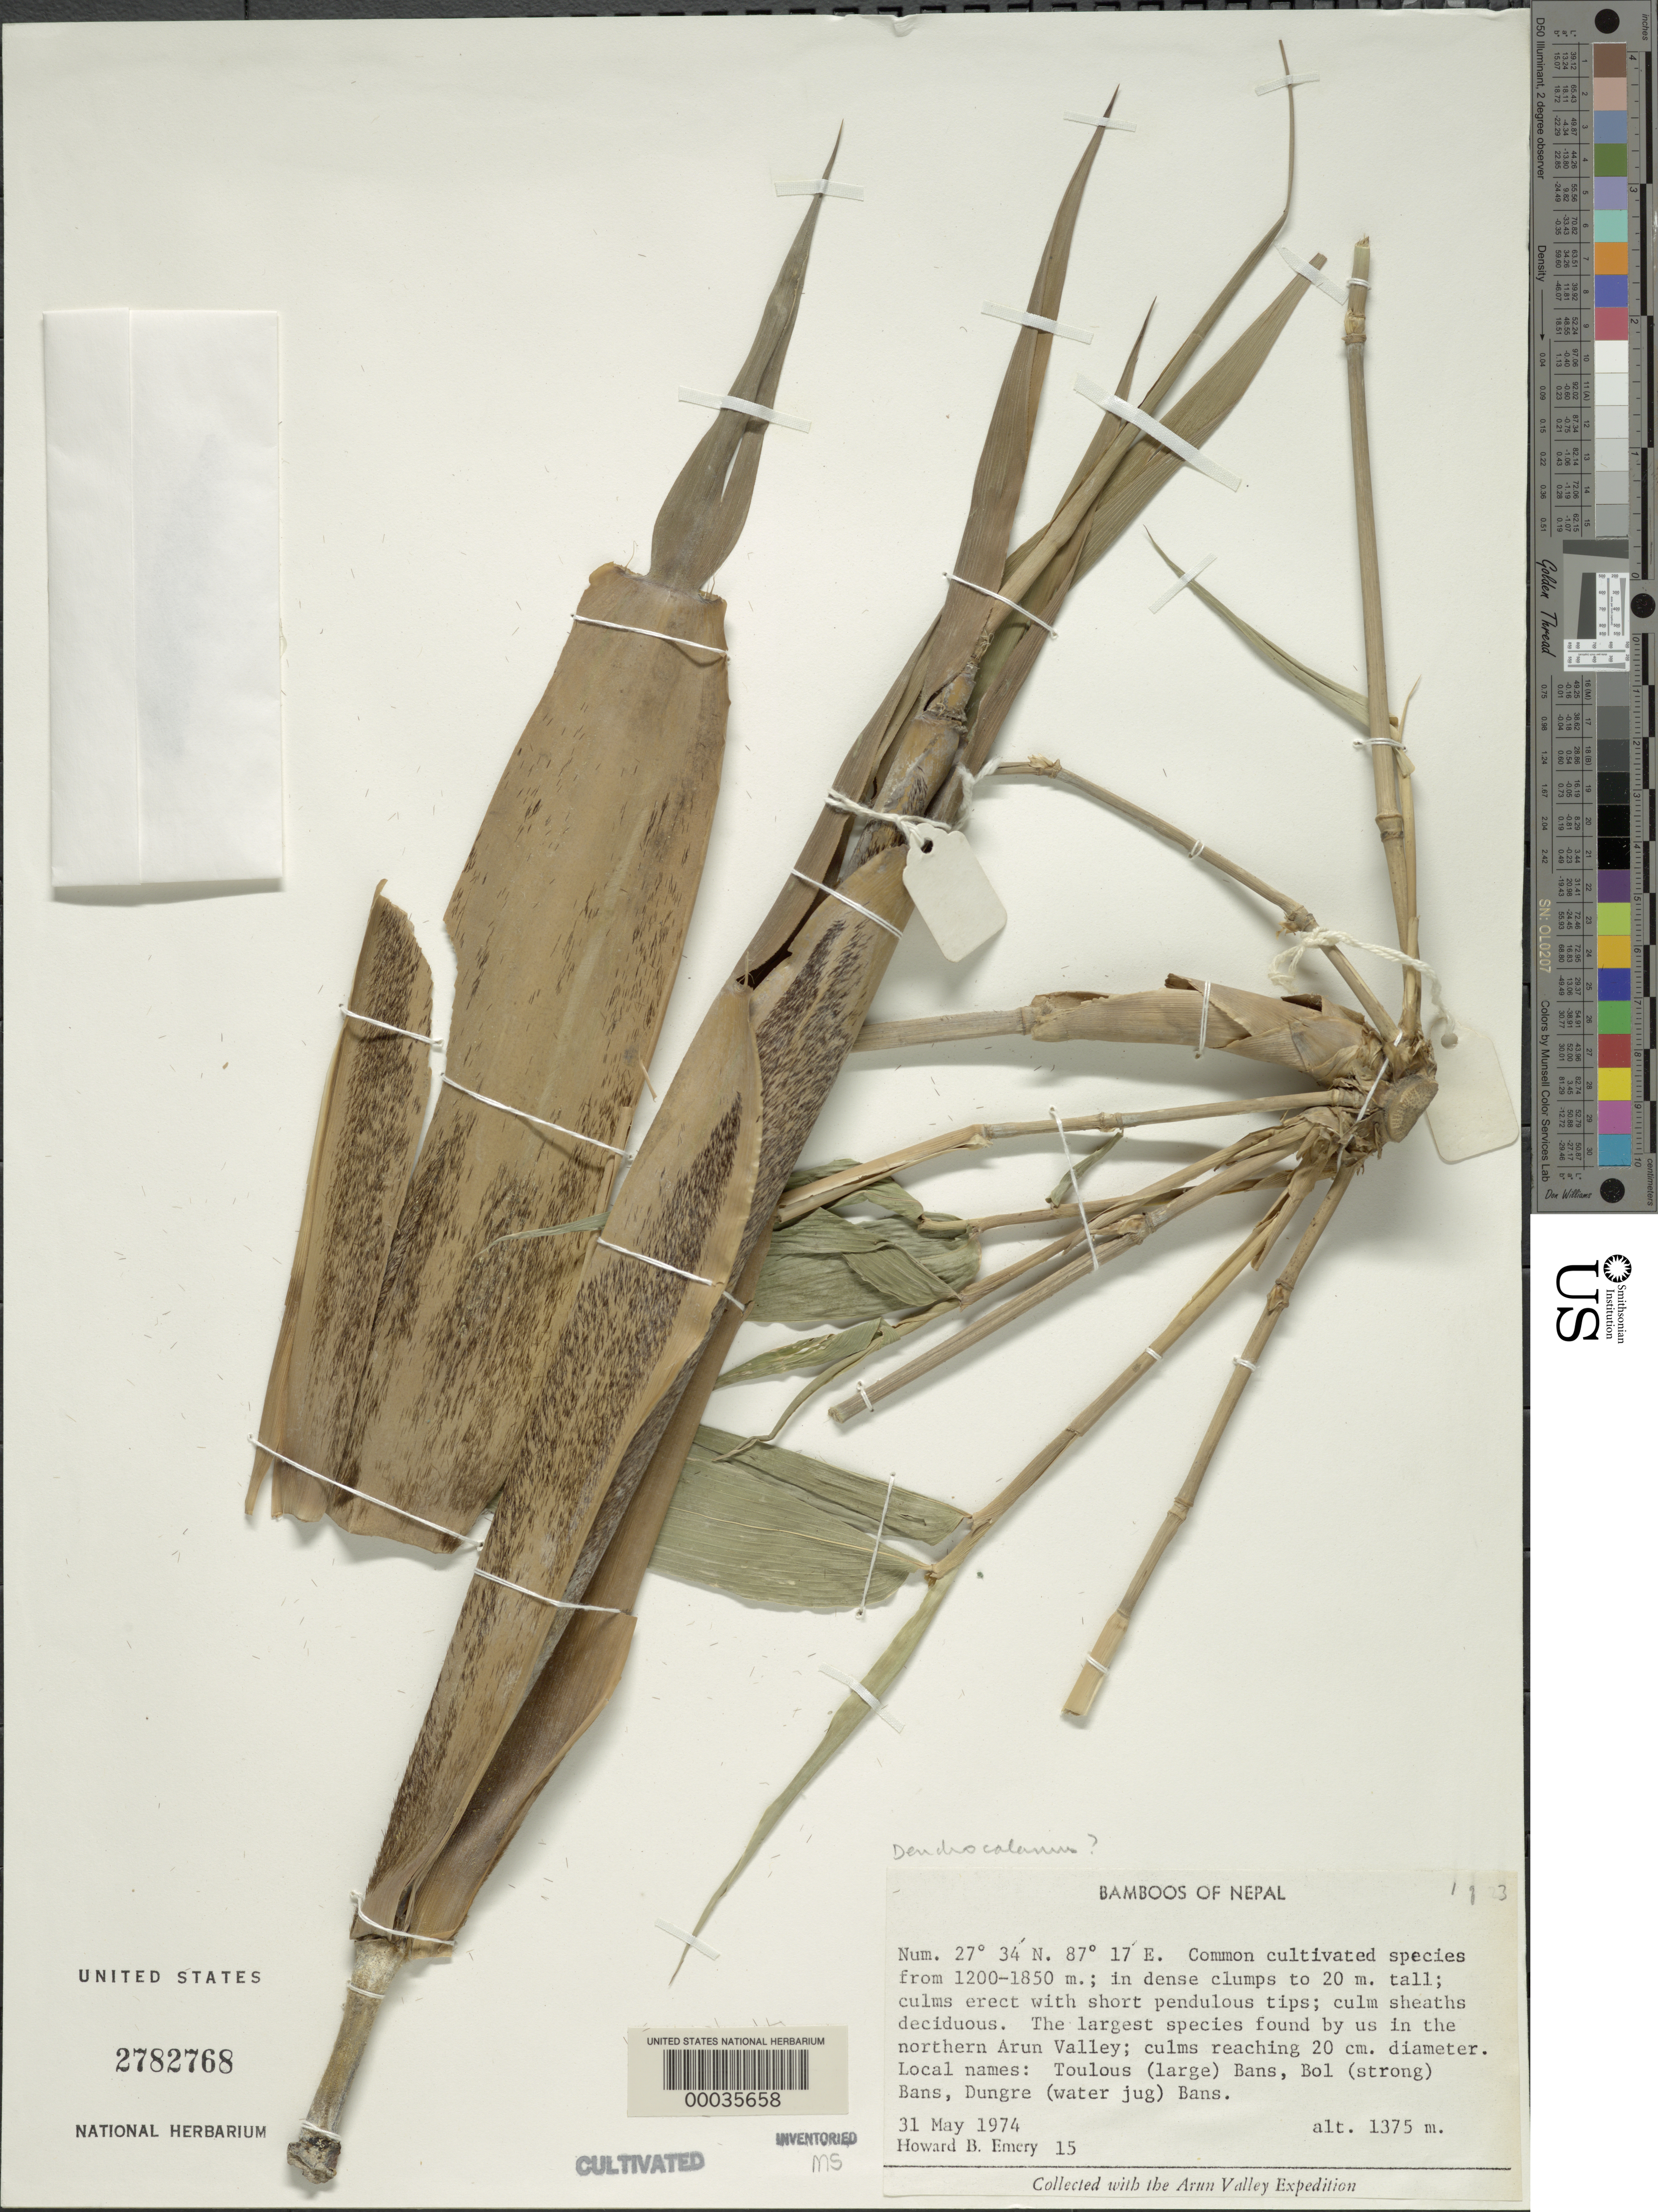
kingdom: Plantae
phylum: Tracheophyta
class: Liliopsida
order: Poales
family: Poaceae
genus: Dendrocalamus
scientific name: Dendrocalamus sp.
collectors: H. B. Emery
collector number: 15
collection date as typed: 31 May 1974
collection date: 1974-05-31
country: Nepal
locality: Num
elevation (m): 1375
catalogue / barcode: US 2782768